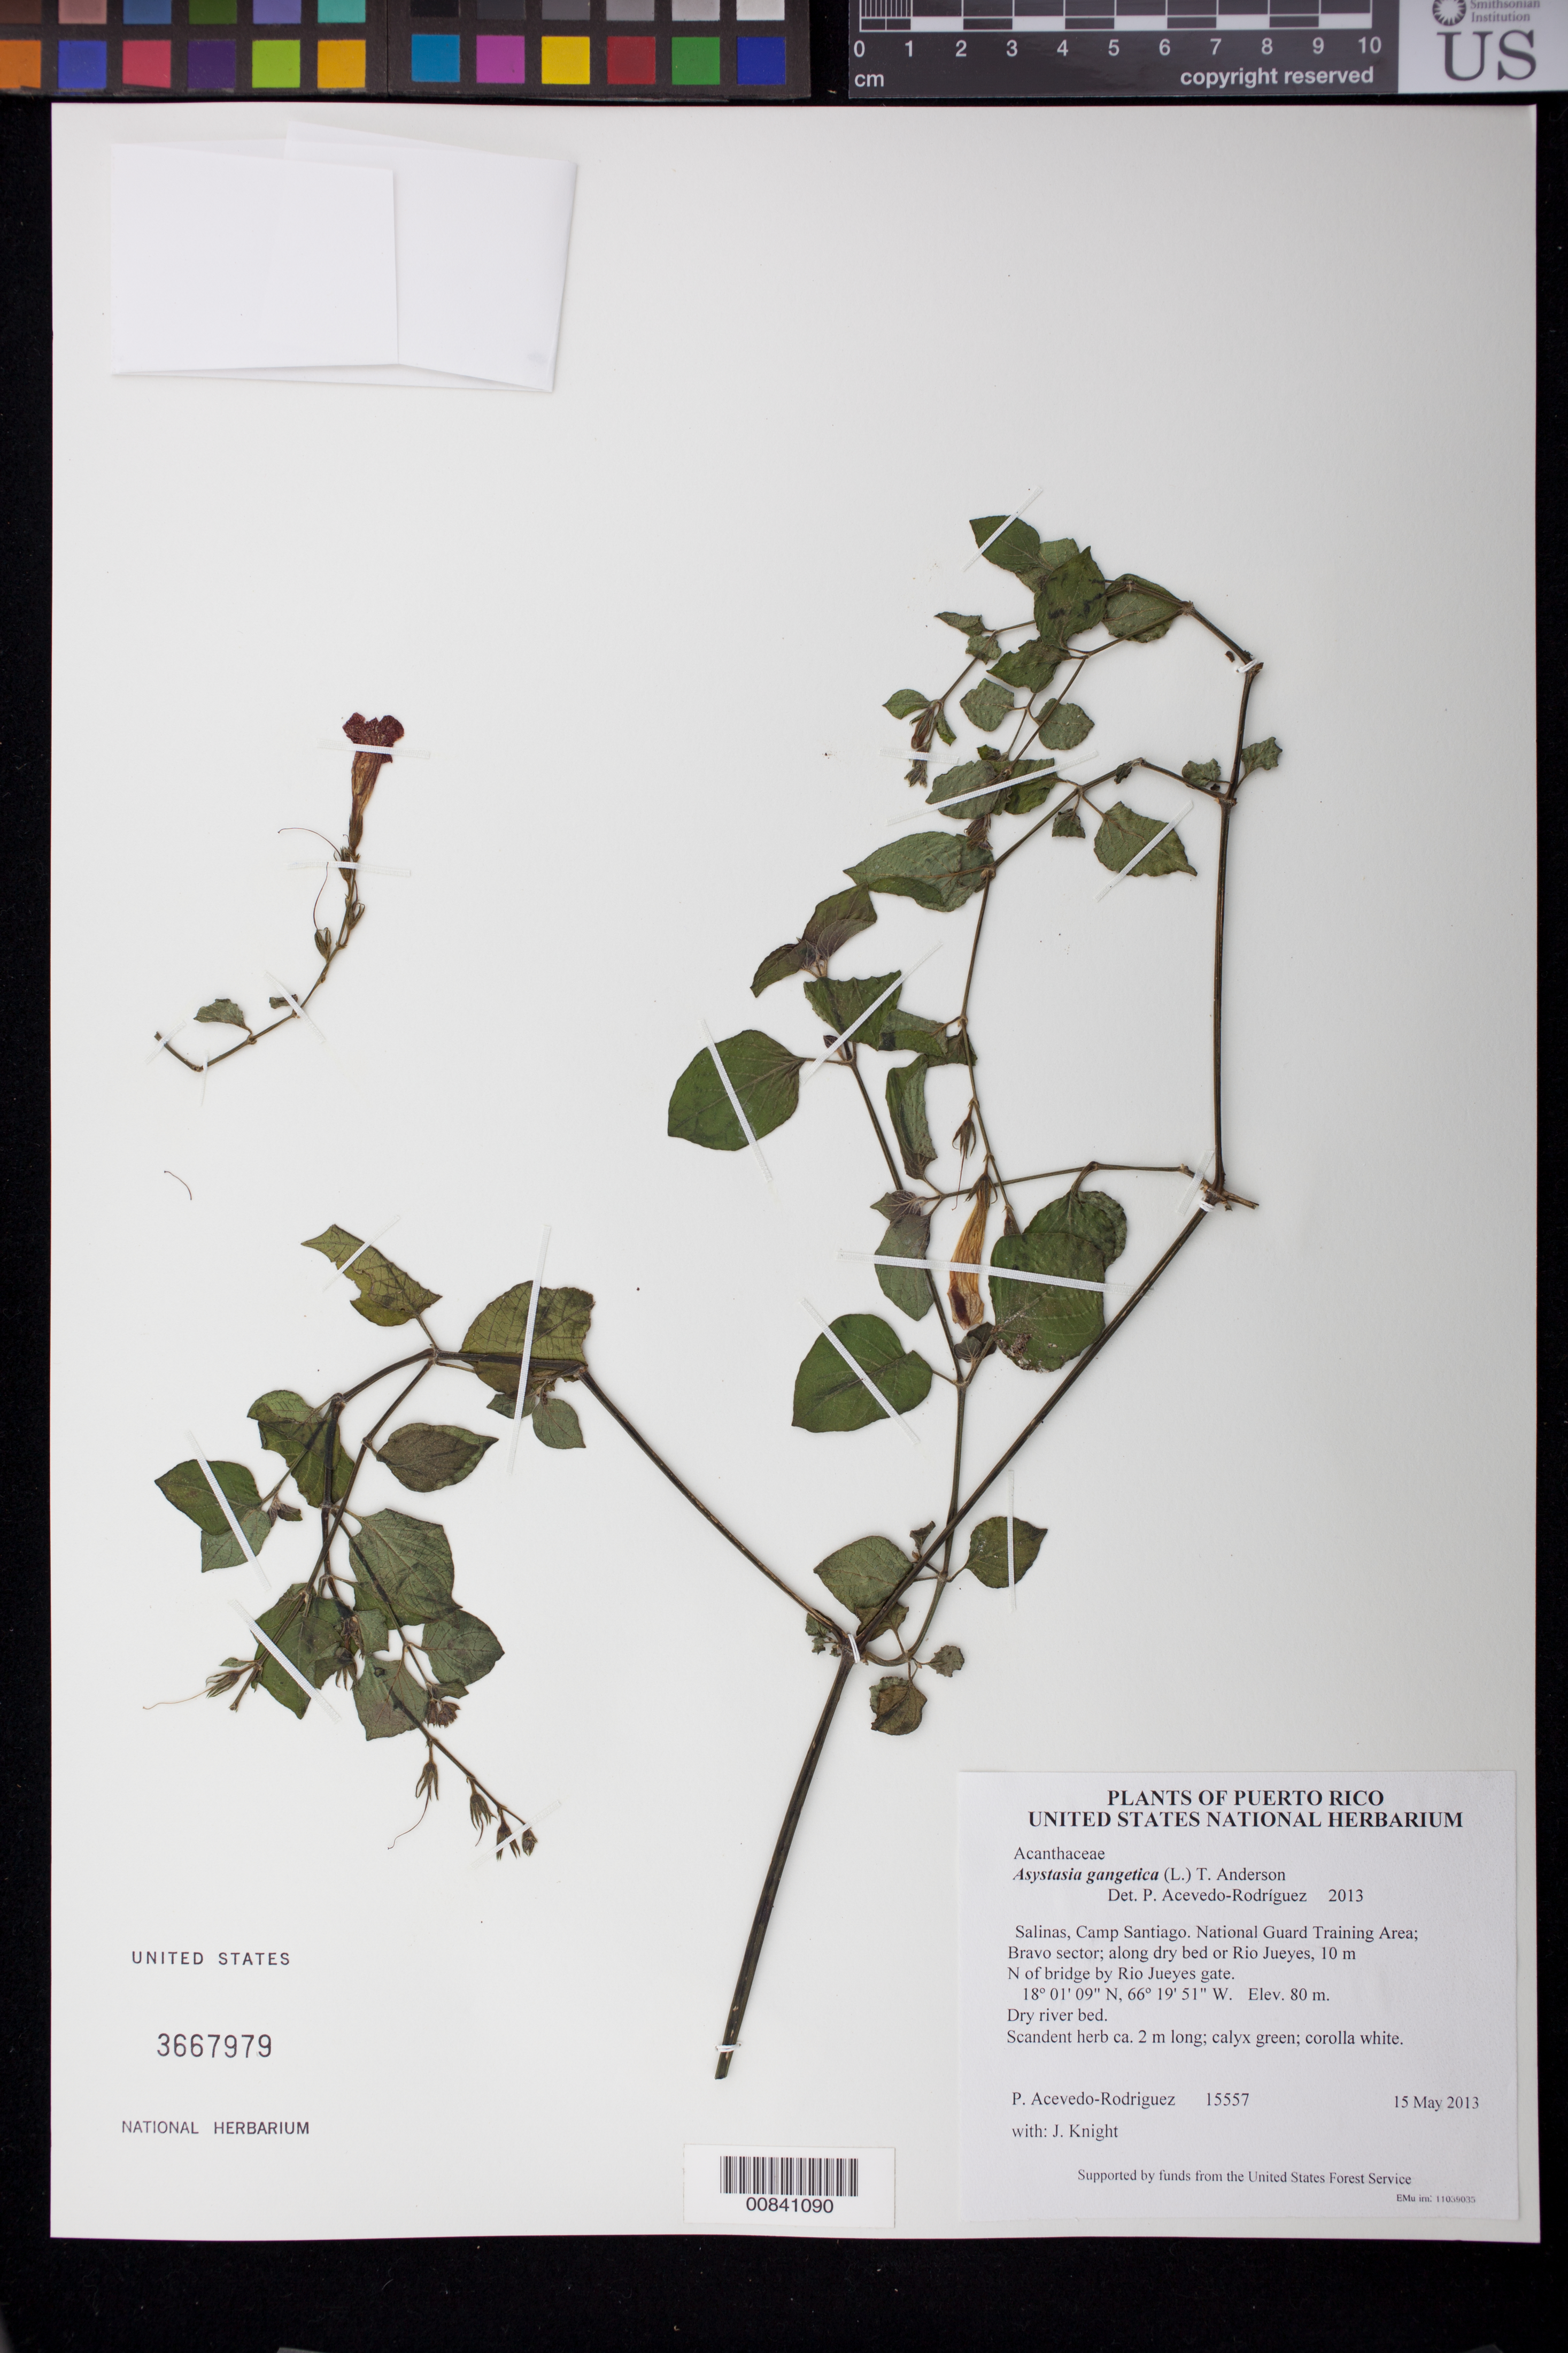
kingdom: Plantae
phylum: Tracheophyta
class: Magnoliopsida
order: Lamiales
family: Acanthaceae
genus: Asystasia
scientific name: Asystasia gangetica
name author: (L.) T. Anderson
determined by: Acevedo-Rodríguez, P., (BOT), Smithsonian Institution - National Museum of Natural History (UNITED STATES)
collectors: P. Acevedo-Rodr. & J. Knight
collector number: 15557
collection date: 2013-05-15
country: Puerto Rico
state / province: Salinas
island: Puerto Rico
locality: Camp Santiago. National Guard Training Area; Bravo sector; along dry bed or Rio Jueyes, 10 m N of bridge by Rio Jueyes gate.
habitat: Dry river bed.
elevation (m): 80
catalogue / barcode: US 3667979